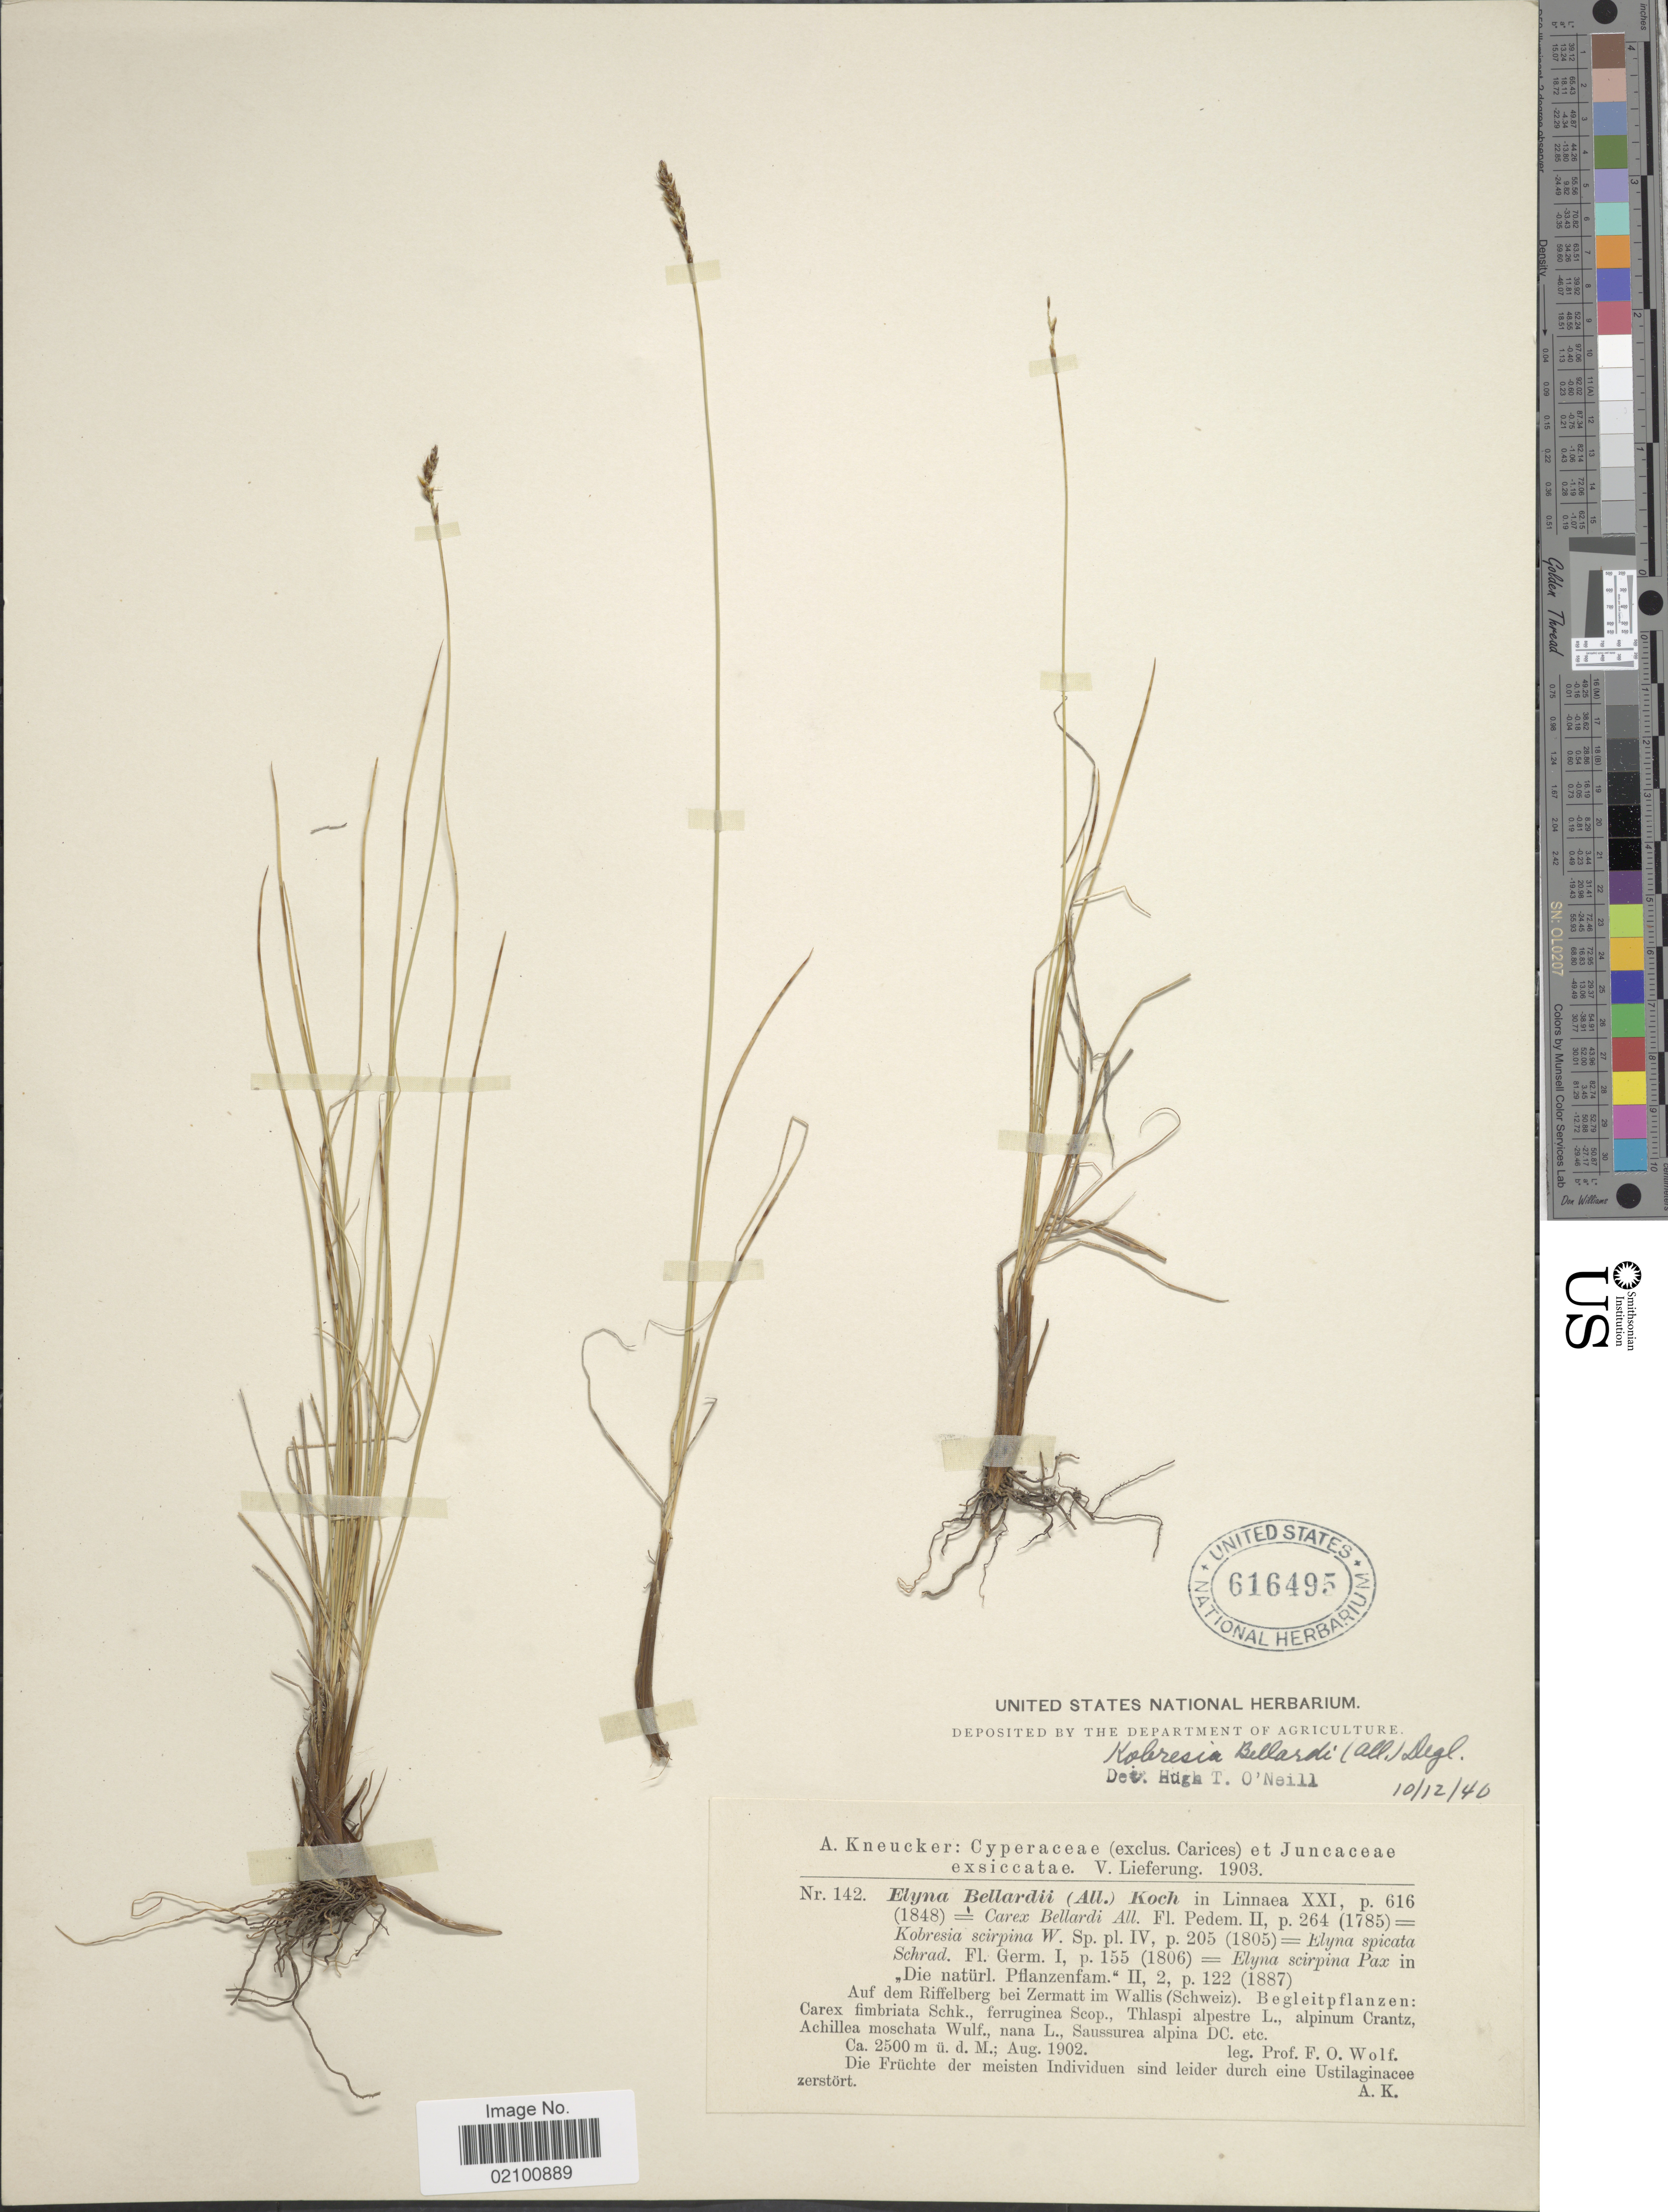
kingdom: Plantae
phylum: Tracheophyta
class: Liliopsida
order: Poales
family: Cyperaceae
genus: Carex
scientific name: Carex myosuroides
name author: Vill.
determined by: Strong, M. T., (US), Smithsonian Institution - National Museum of Natural History (UNITED STATES)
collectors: F. Wolf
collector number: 142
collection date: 1902-08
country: Switzerland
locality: Auf dem Riffelberg bei Zermatt im Wallis (Schweiz)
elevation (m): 2500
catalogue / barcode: US 616495